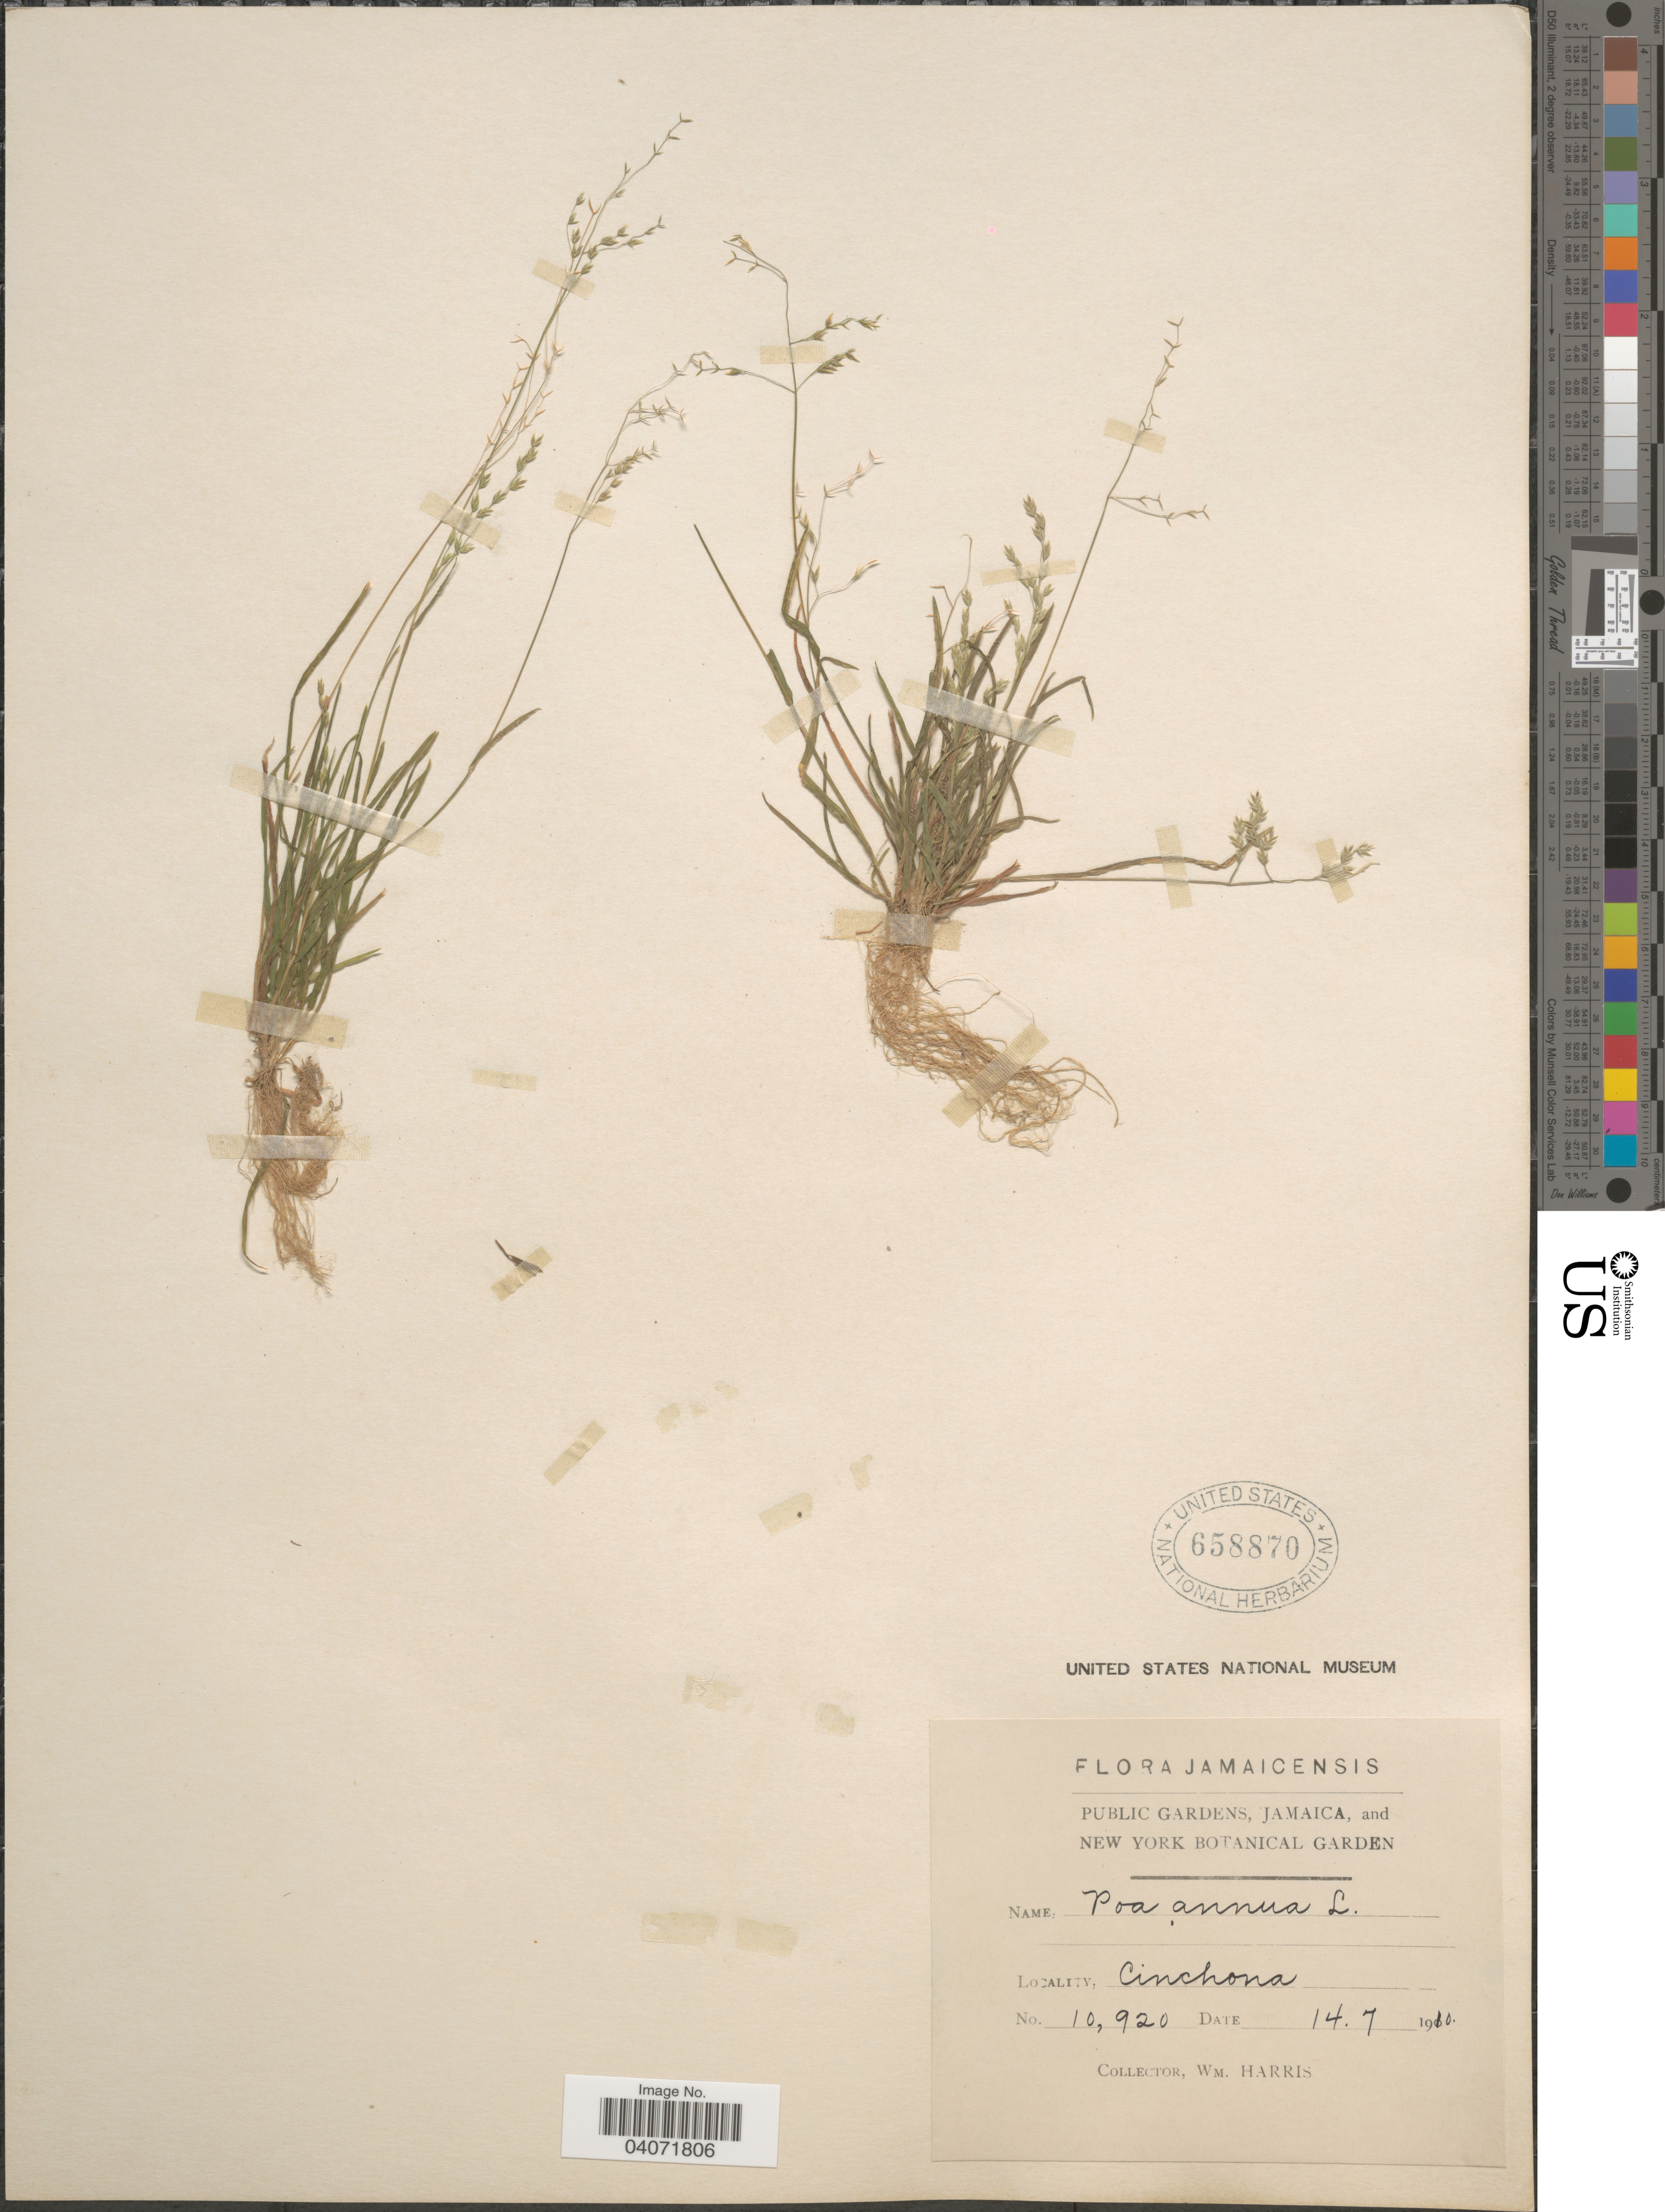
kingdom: Plantae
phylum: Tracheophyta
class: Liliopsida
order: Poales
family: Poaceae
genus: Poa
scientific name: Poa annua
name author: L.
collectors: W. Harris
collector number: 10920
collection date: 1910-07-14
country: Jamaica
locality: Cinchona.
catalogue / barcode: US 658870